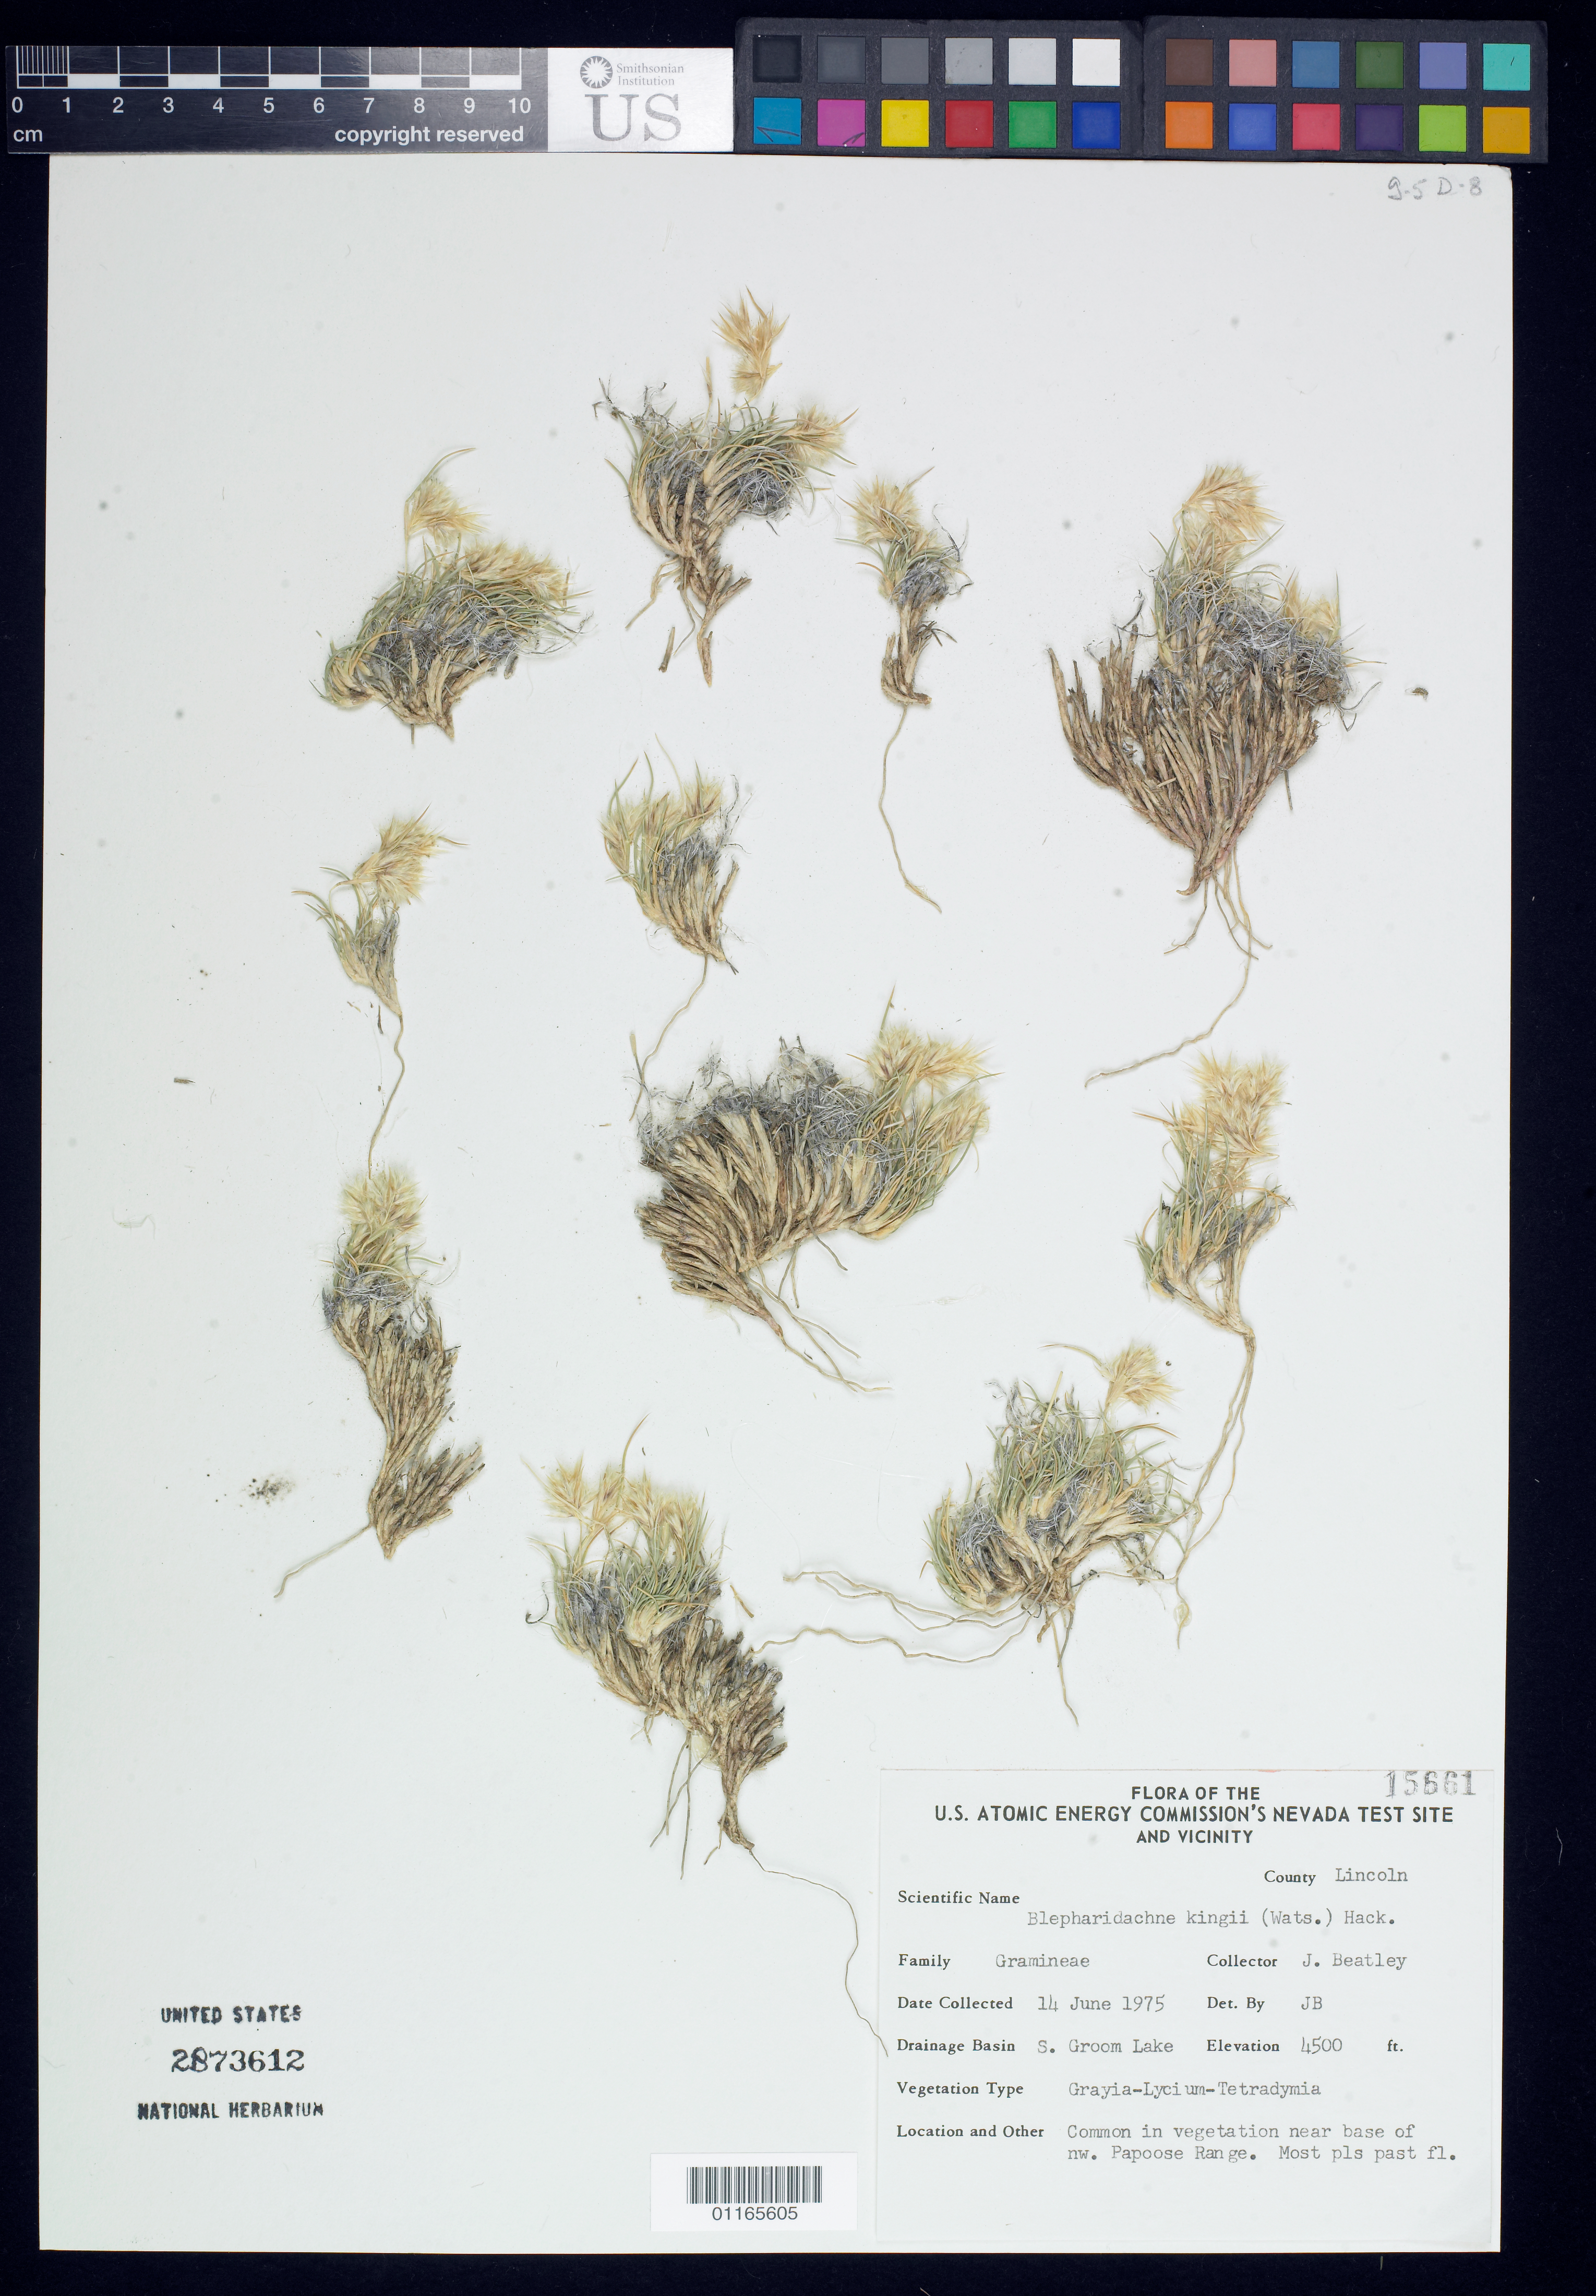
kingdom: Plantae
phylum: Tracheophyta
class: Liliopsida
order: Poales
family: Poaceae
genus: Blepharidachne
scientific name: Blepharidachne kingii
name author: (S. Watson) Hack.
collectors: J. C. Beatley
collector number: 15661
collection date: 1975-06-14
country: United States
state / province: Nevada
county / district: Lincoln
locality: Drainage Basin: S. Groom Lake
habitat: Vegetation Type: Grayia-Lycium-Tetradymia; Common in vegetation near base of nw. Papoose Range. Most pls past fl.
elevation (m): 1372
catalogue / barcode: US 2873612